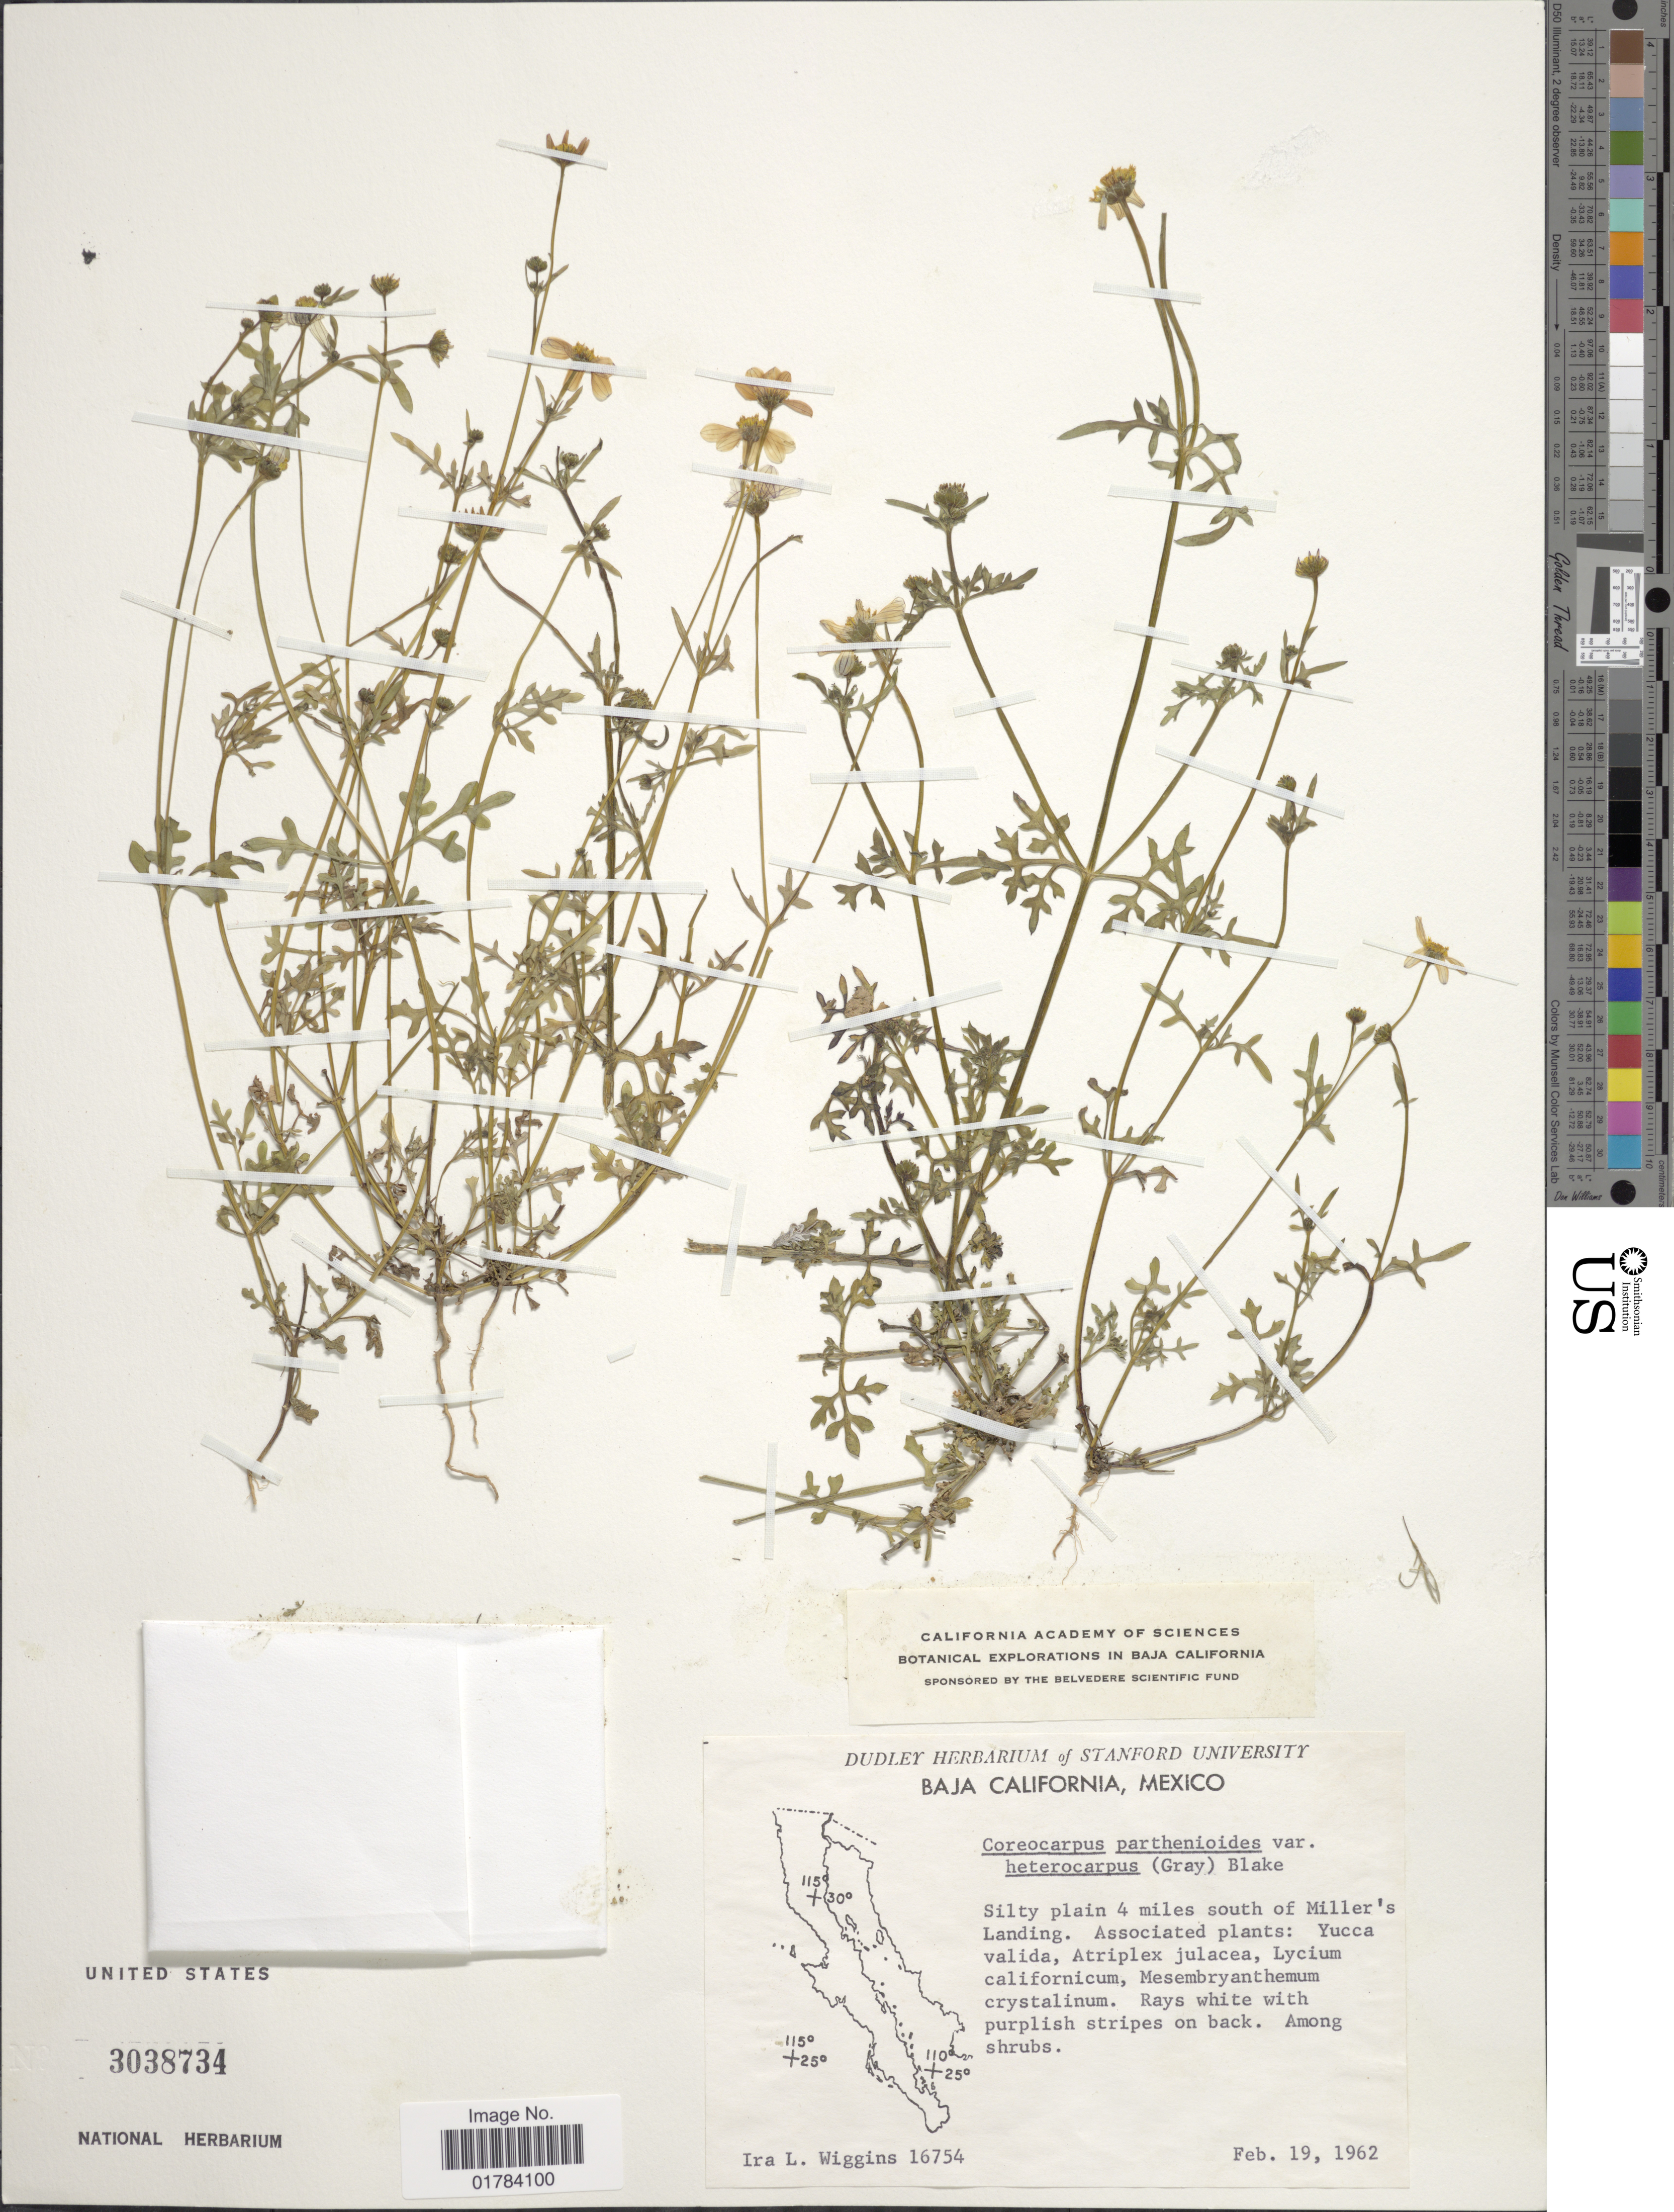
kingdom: Plantae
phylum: Tracheophyta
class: Magnoliopsida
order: Asterales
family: Asteraceae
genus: Coreocarpus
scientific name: Coreocarpus parthenioides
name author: Benth.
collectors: I. L. Wiggins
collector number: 16754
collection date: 1962-02-19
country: Mexico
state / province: Baja California Sur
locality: Silty plain 4 miles south of Miller's Landing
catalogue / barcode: US 3038734